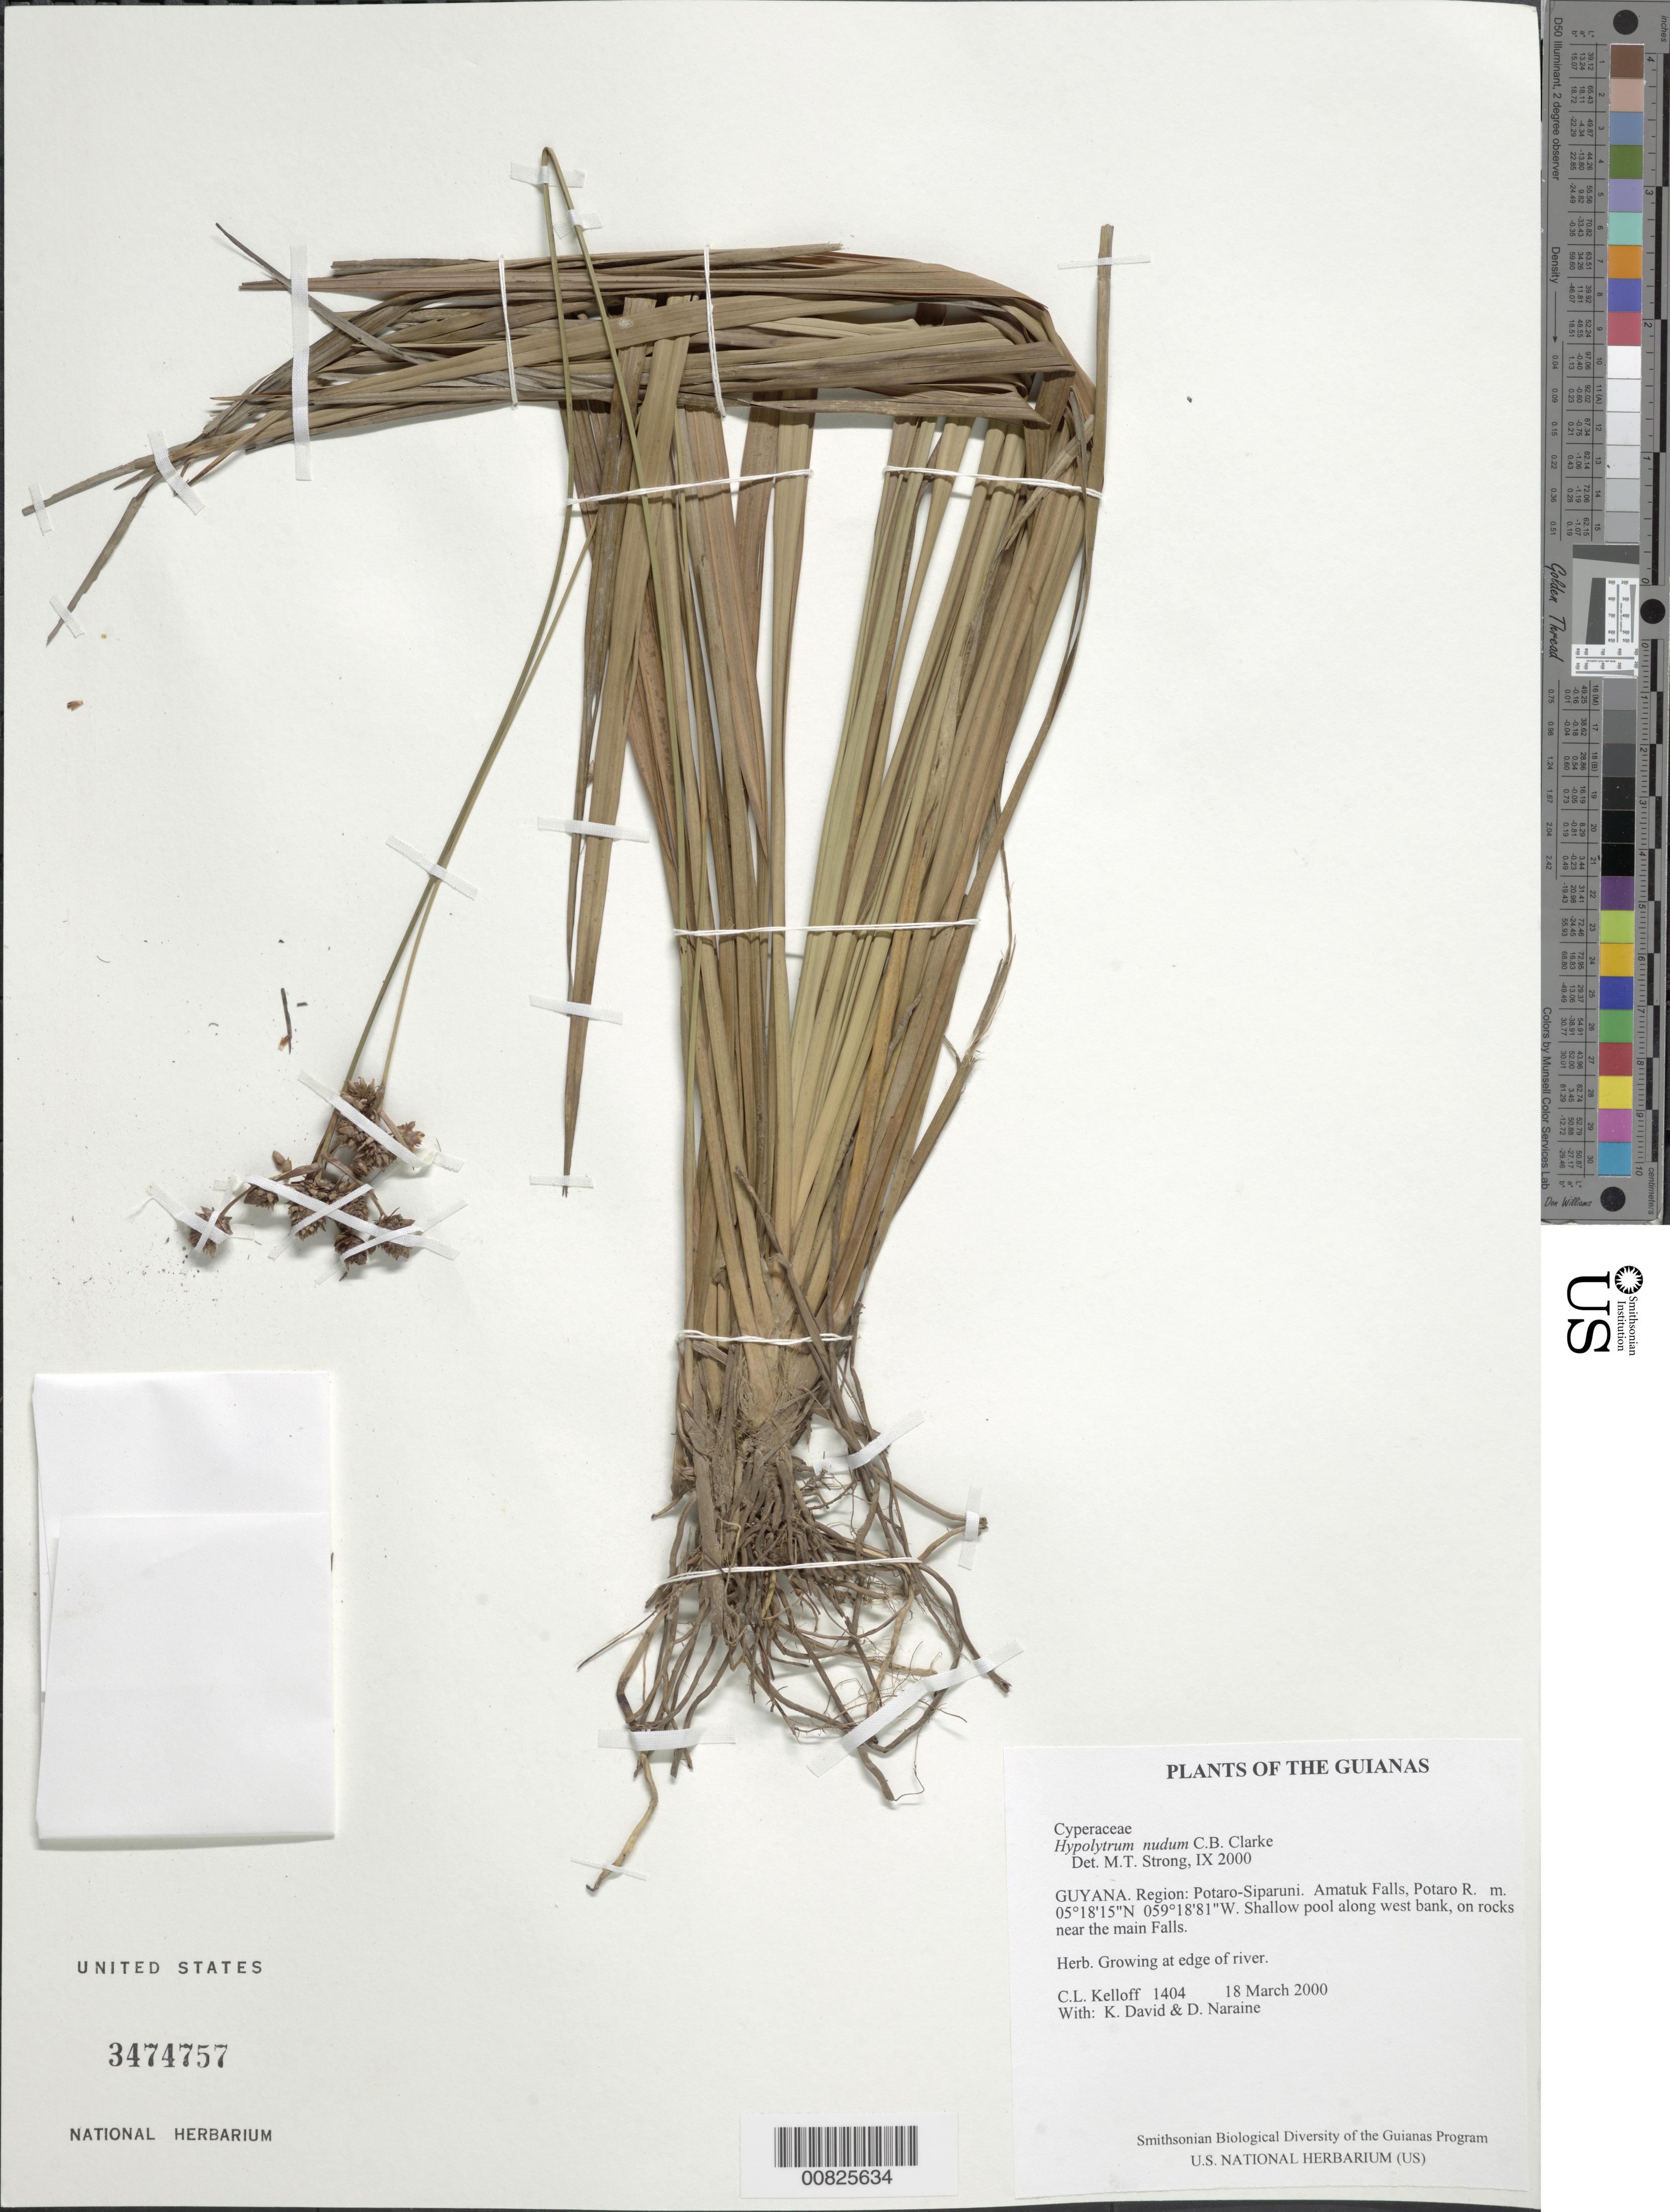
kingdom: Plantae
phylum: Tracheophyta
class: Liliopsida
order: Poales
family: Cyperaceae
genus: Hypolytrum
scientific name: Hypolytrum nudum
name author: C.B. Clarke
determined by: Strong, M. T., (US), Smithsonian Institution - National Museum of Natural History (UNITED STATES)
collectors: C. L. Kelloff, K. David & D. Naraine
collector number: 1404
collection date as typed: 18 March 2000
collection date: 2000-03-18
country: Guyana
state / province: Potaro-Siparuni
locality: Amatuk Falls, Potaro R.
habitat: Shallow pool along west bank, on rocks near the main Falls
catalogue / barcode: US 3474757